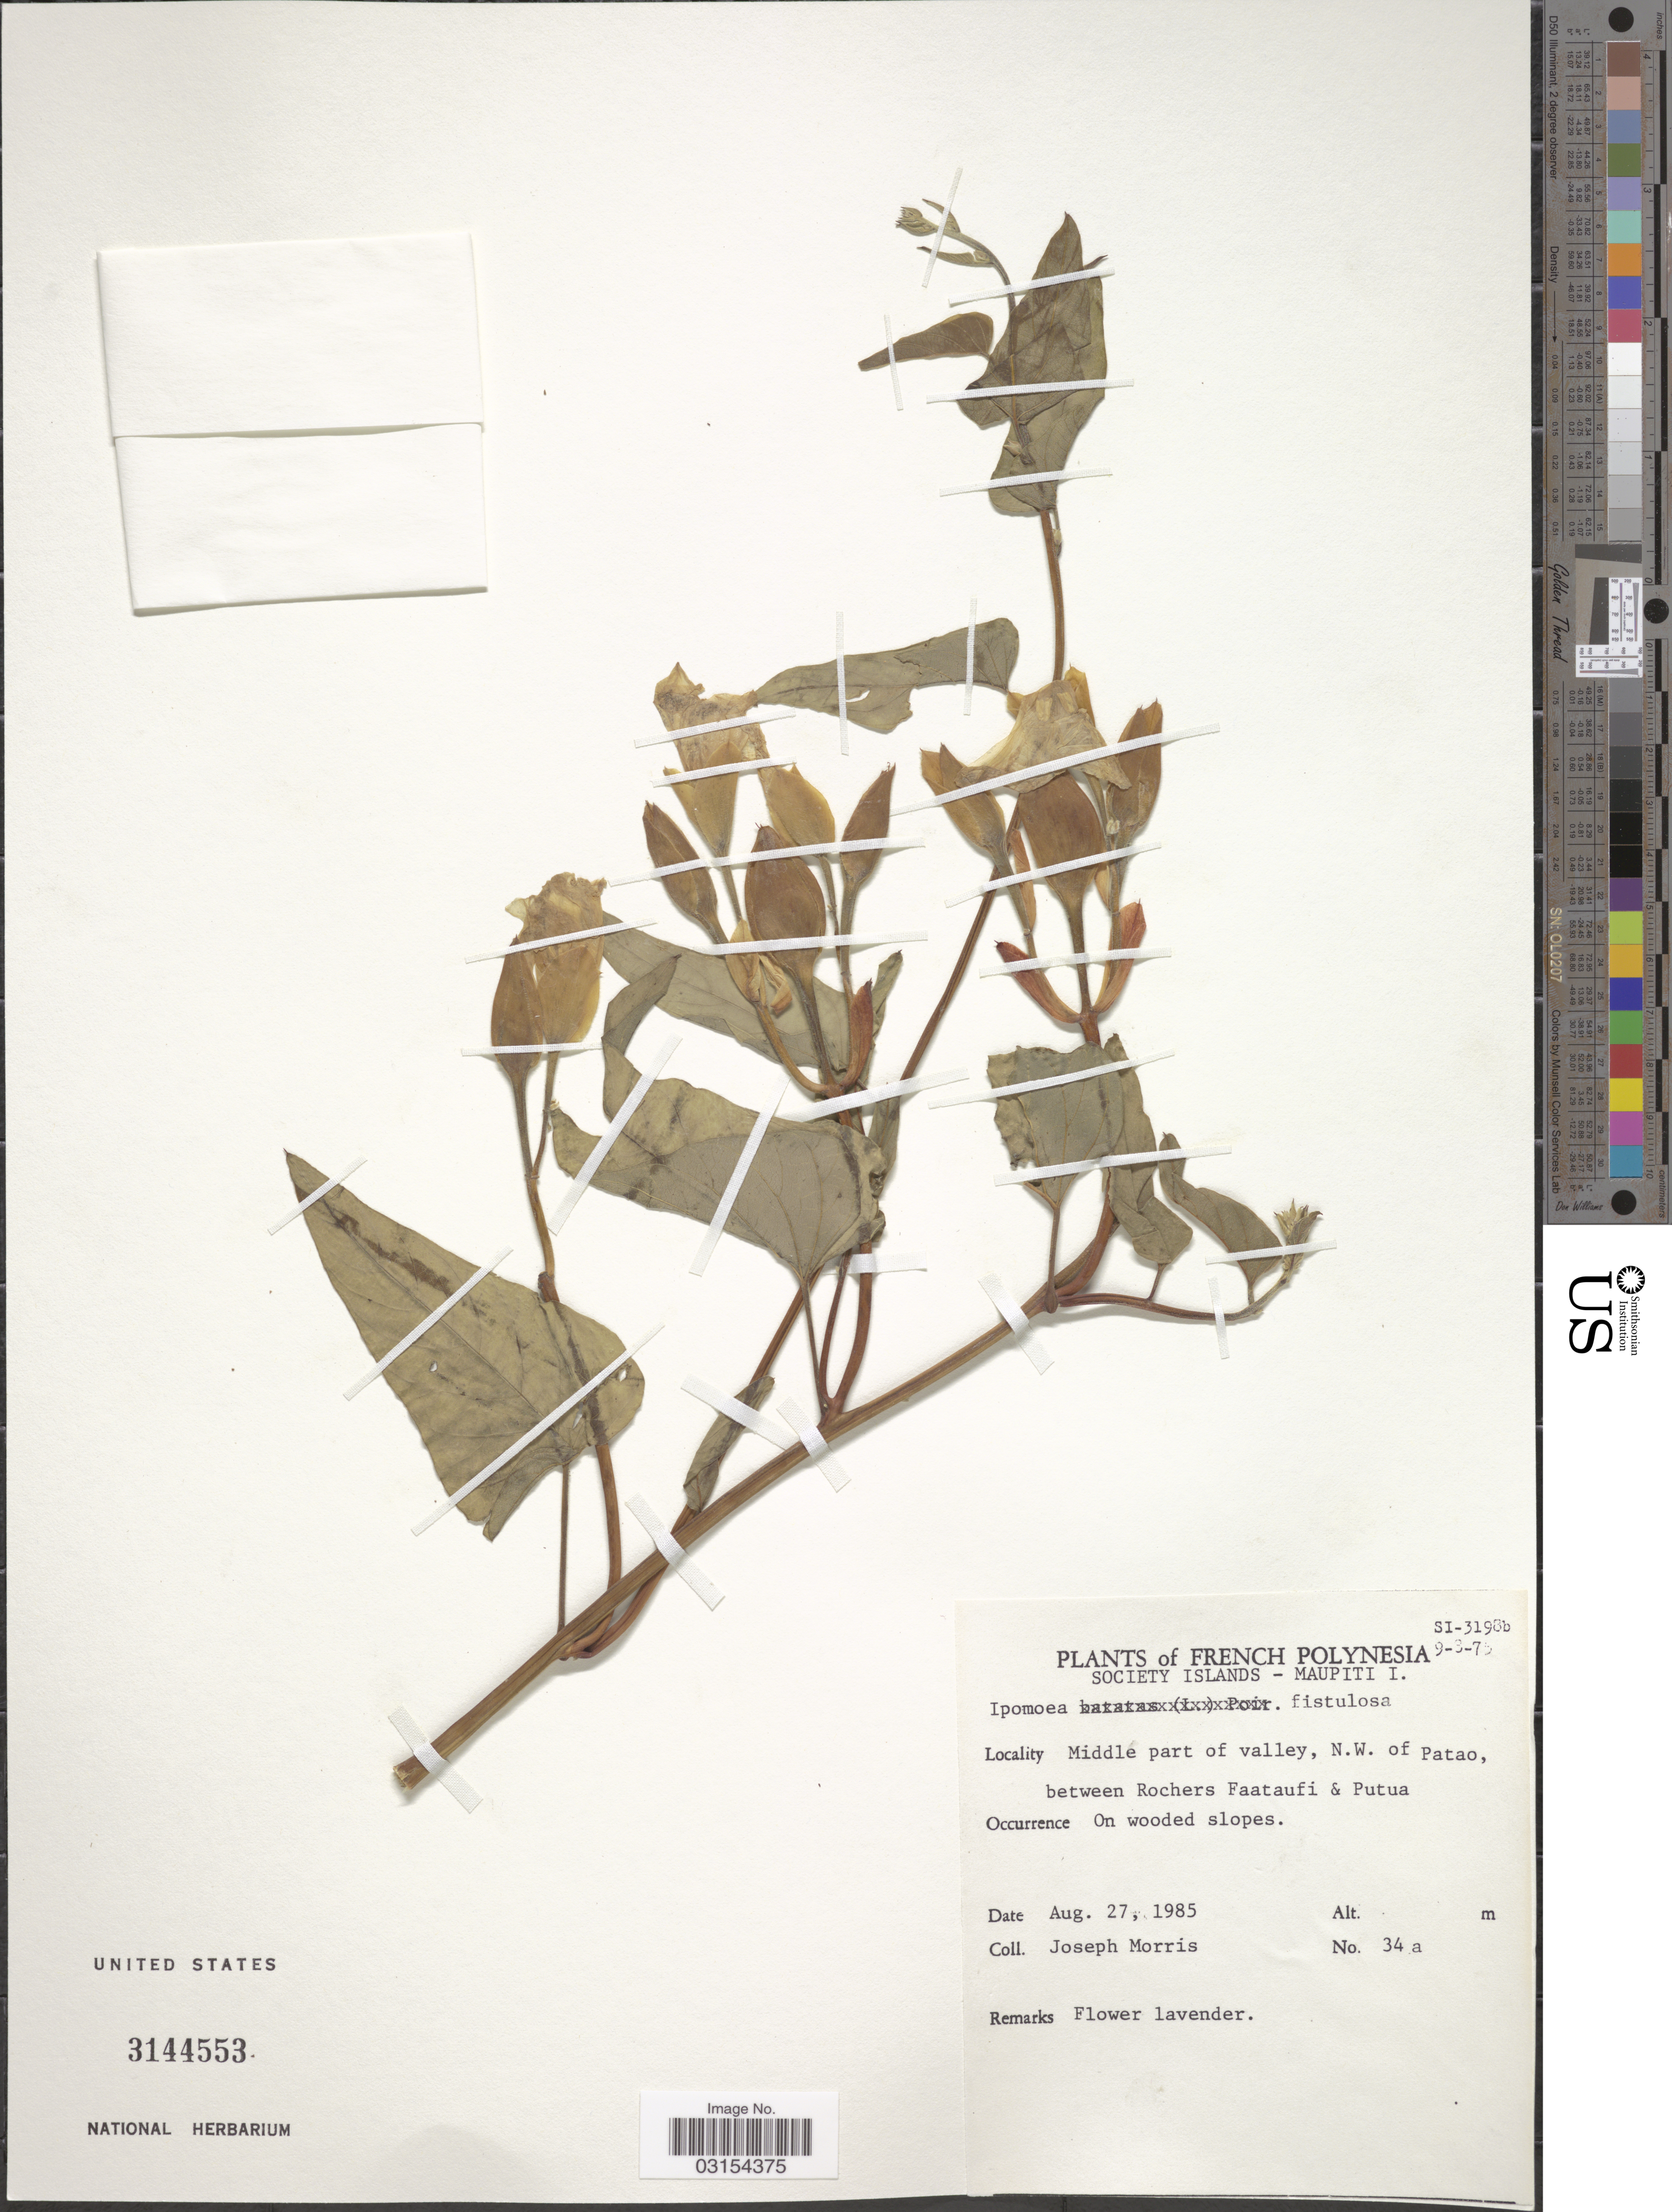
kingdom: Plantae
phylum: Tracheophyta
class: Magnoliopsida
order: Solanales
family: Convolvulaceae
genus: Ipomoea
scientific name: Ipomoea carnea subsp. fistulosa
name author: (Mart. ex Choisy) D.F. Austin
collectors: J. Morris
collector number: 34a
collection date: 1985-08-27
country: French Polynesia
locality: Society Islands - Maupiti I. Middle part of valley, N. W. of Patao, between Rochers Faataufi & Putua.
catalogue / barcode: US 3144553